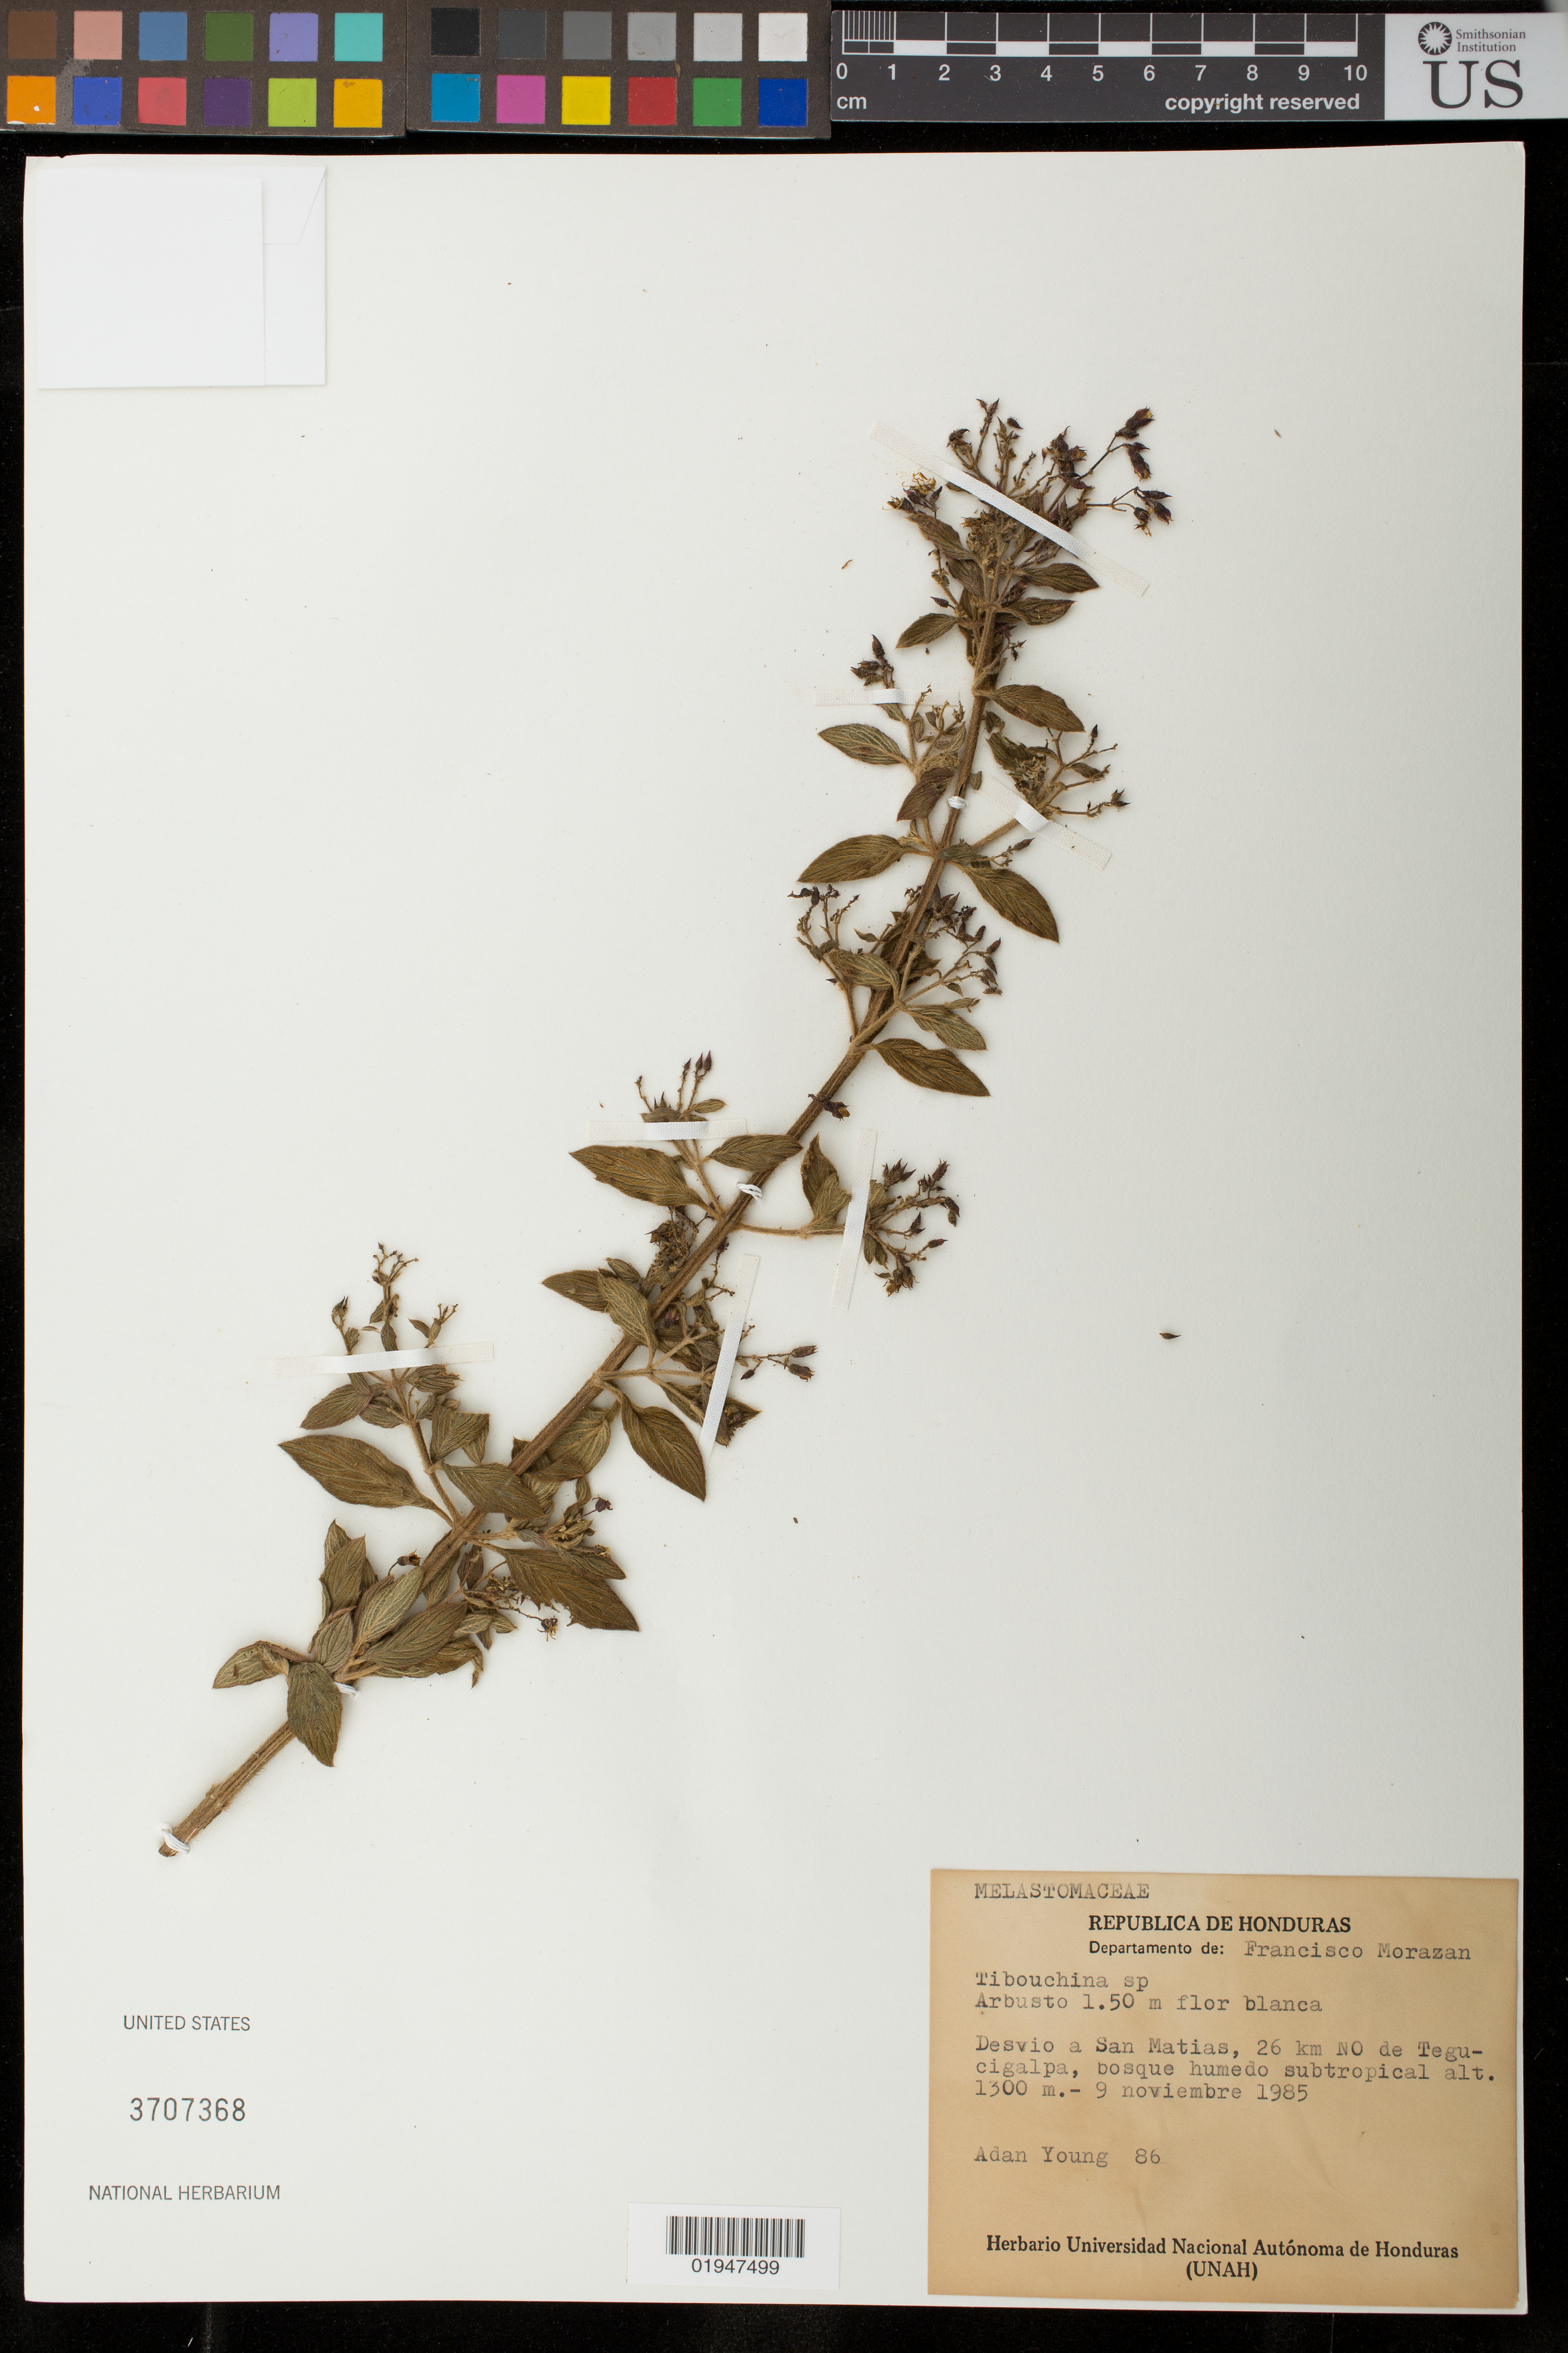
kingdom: Plantae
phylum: Tracheophyta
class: Magnoliopsida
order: Myrtales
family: Melastomataceae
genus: Tibouchina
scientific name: Tibouchina sp.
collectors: A. Young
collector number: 86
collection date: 1985-11-09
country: Honduras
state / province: Fco. Morazán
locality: Desvio a San Matias, 26 km NO de Tegucigalpa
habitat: Bosque humedo tropical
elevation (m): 1300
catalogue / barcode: US 3707368